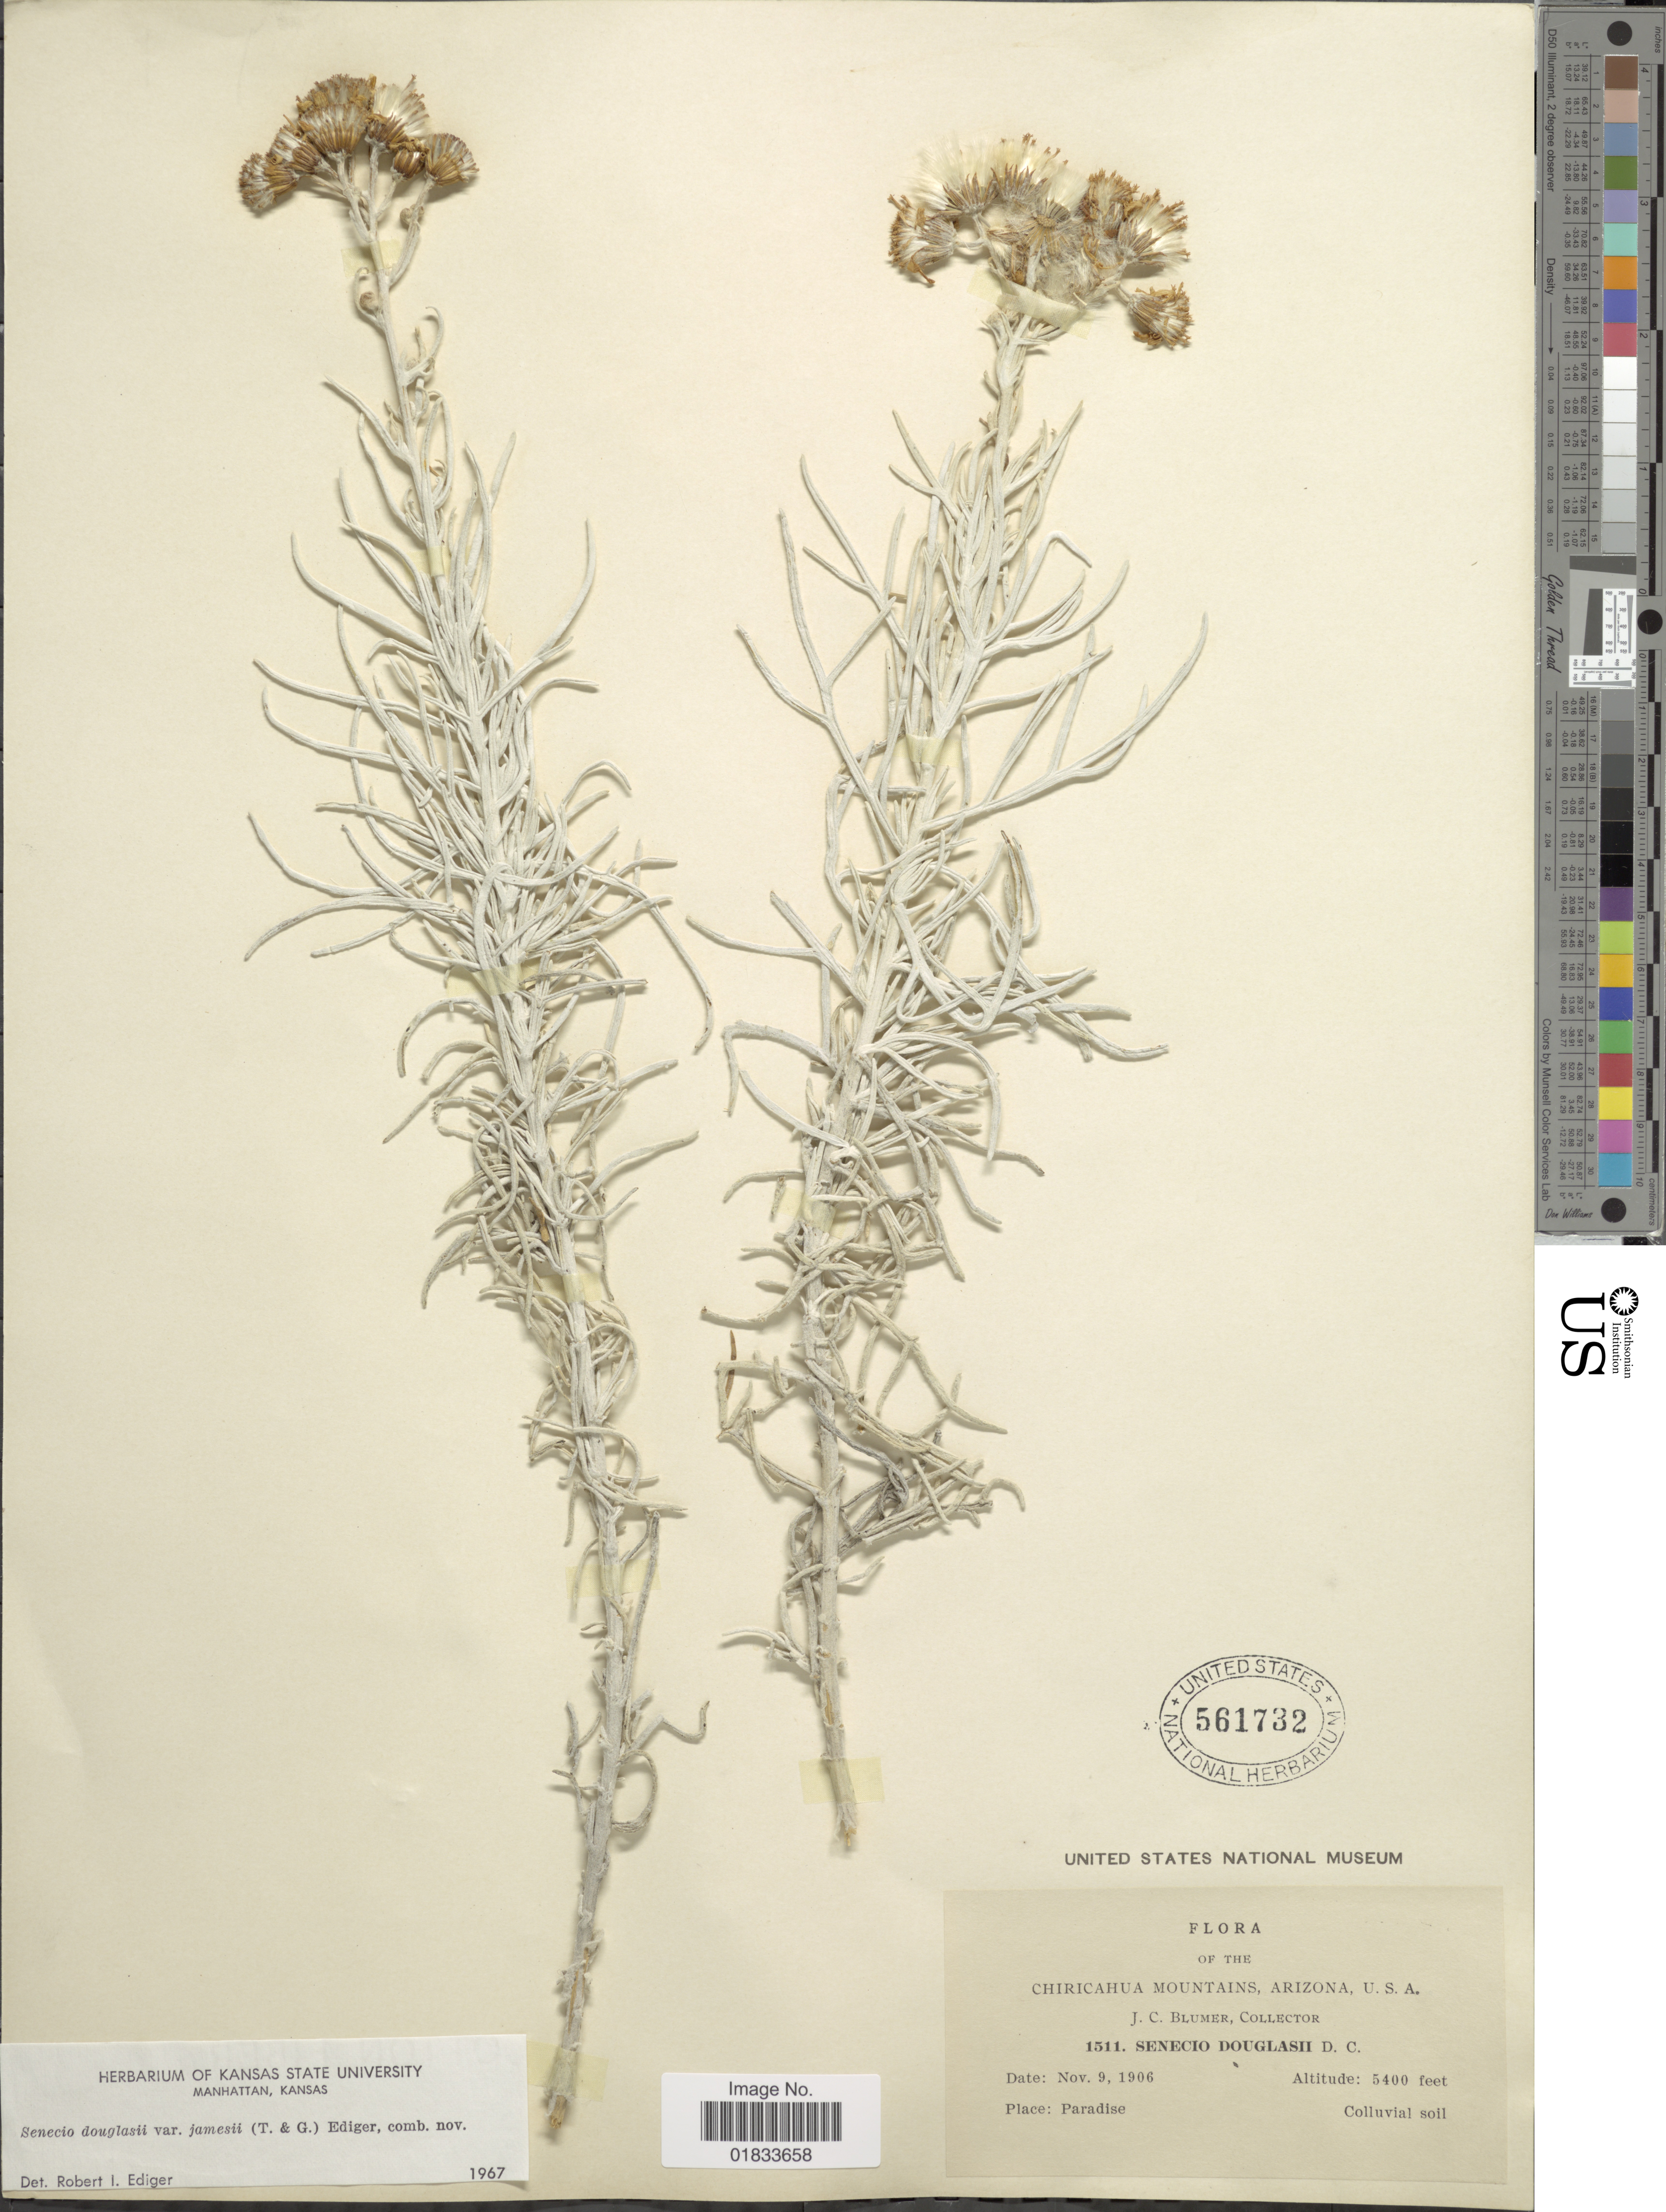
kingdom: Plantae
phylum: Tracheophyta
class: Magnoliopsida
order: Asterales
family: Asteraceae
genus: Senecio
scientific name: Senecio flaccidus var. flaccidus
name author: Less.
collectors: J. C. Blumer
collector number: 1511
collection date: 1906-11-09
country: United States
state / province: Arizona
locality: Chiricahua Mountains, Paradise, Colluvial soil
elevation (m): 1646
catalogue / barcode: US 561732